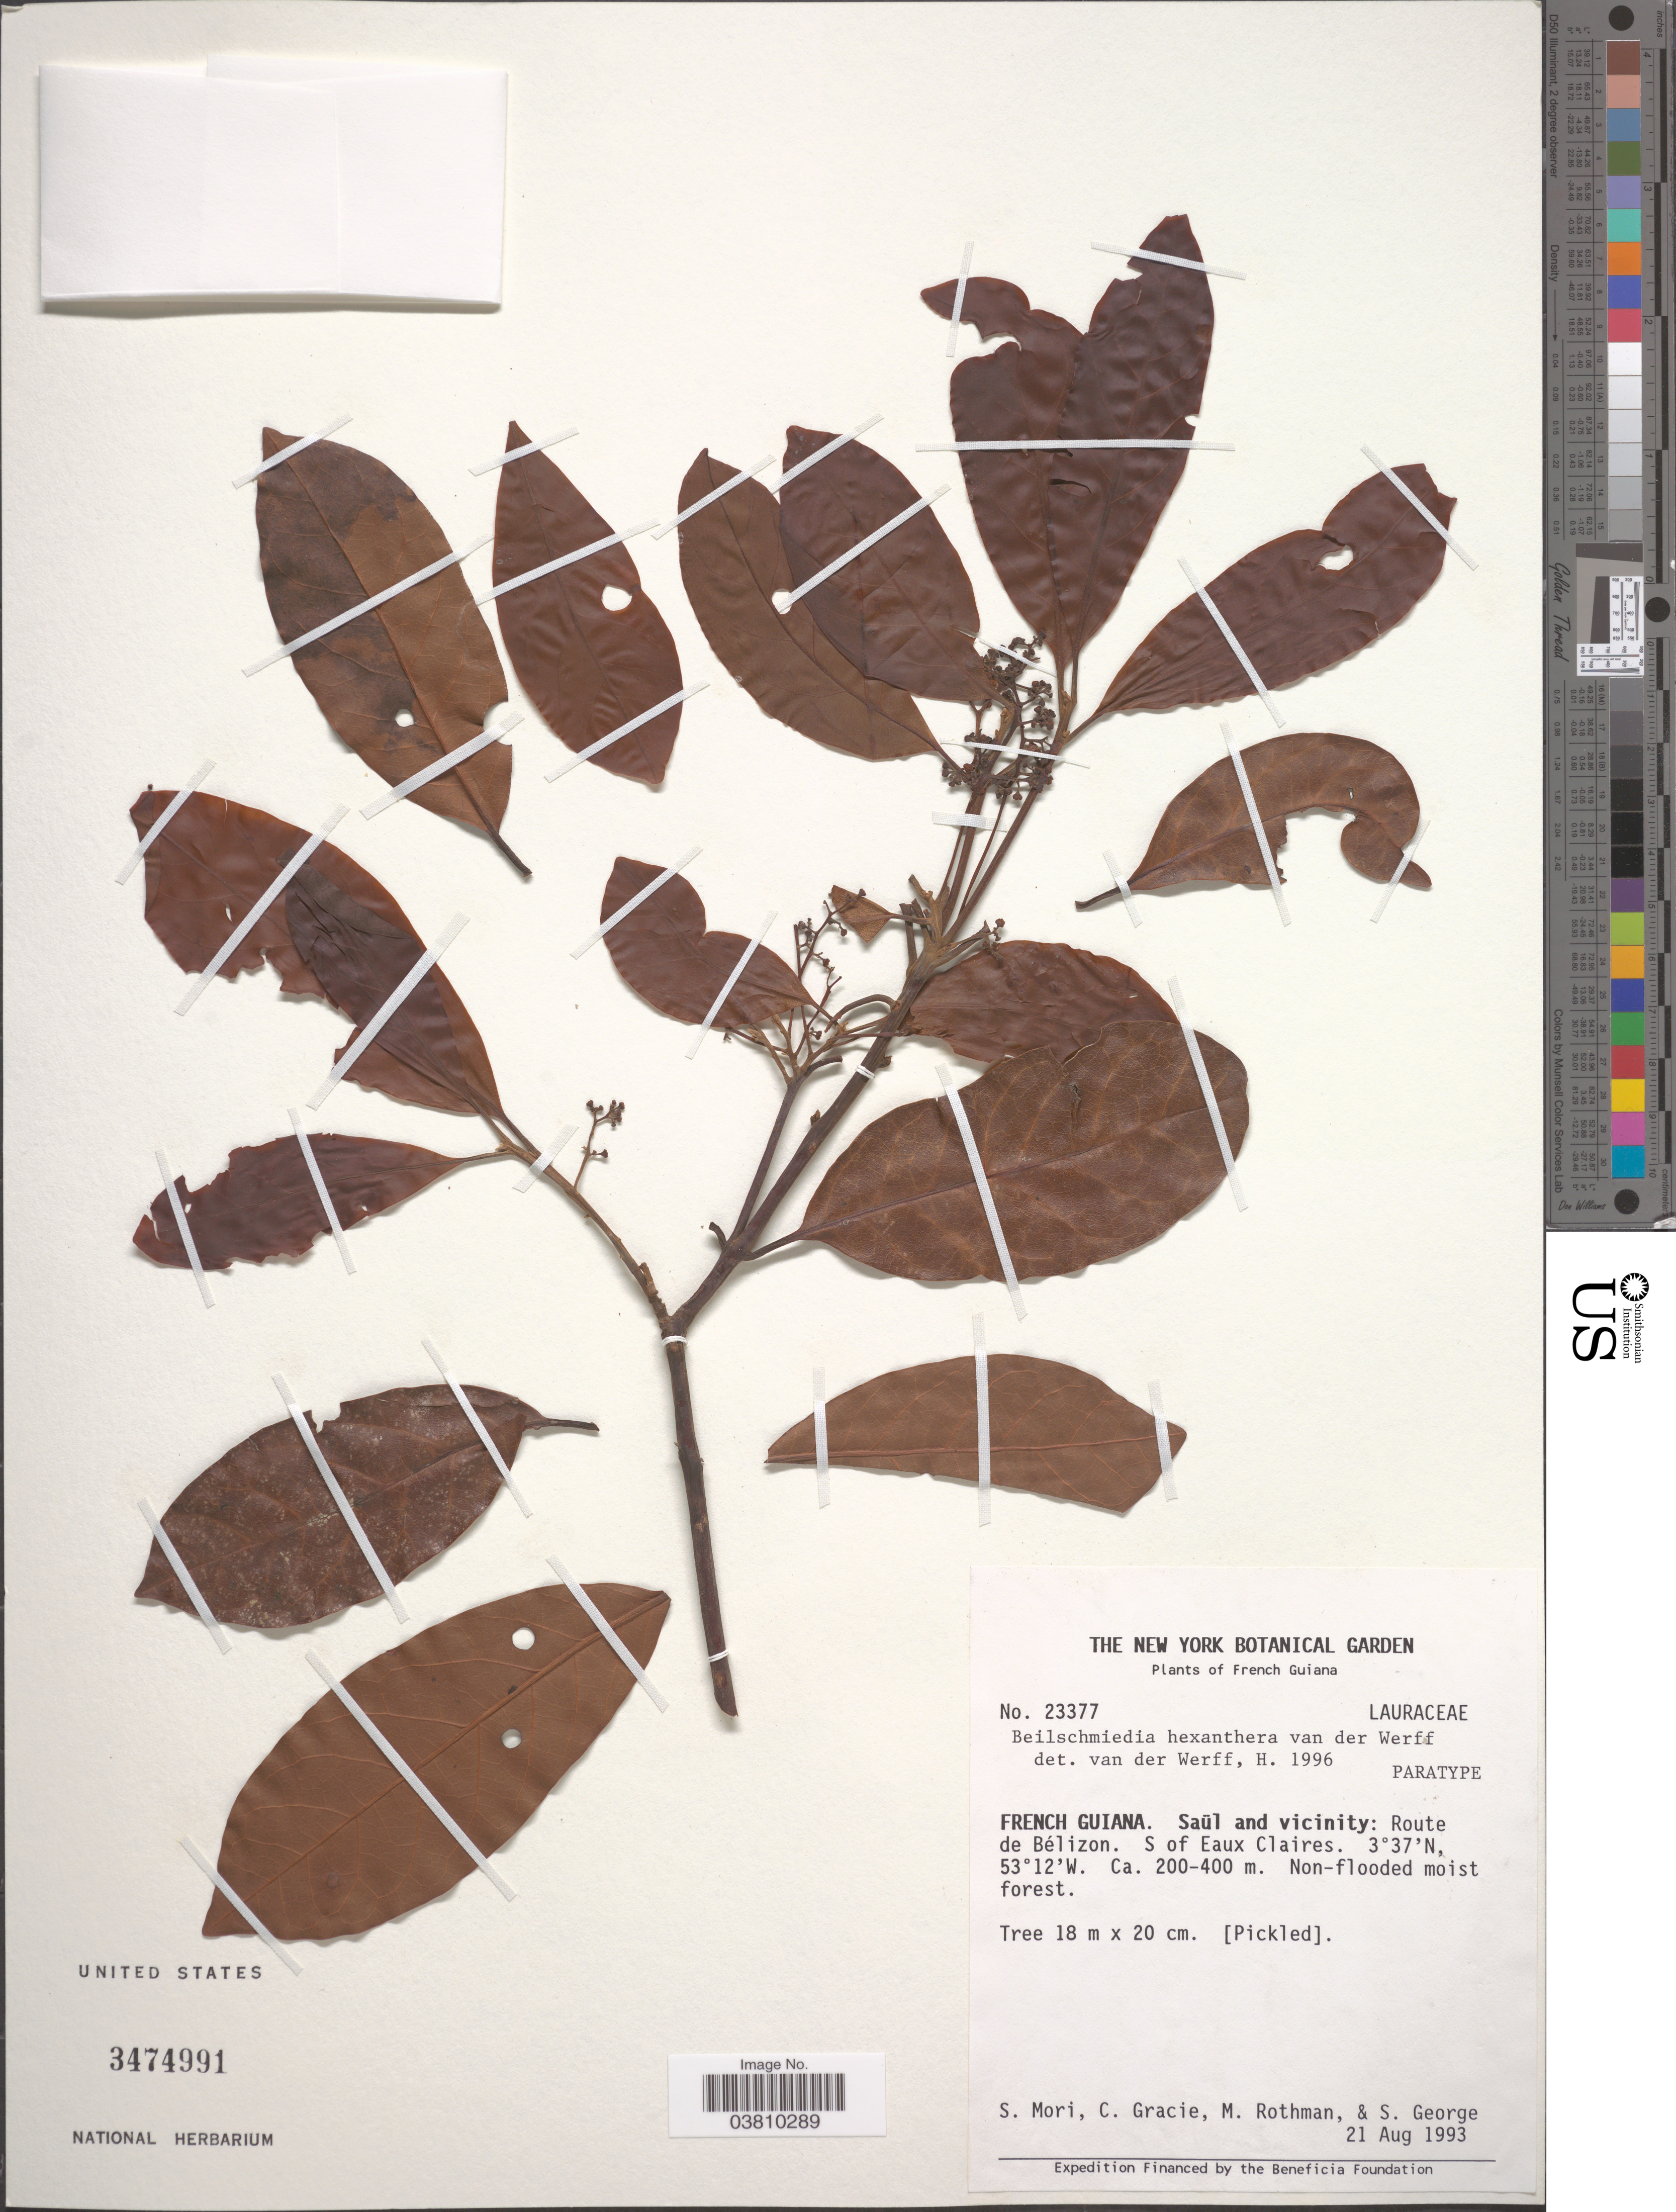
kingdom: Plantae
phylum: Tracheophyta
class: Magnoliopsida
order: Laurales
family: Lauraceae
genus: Beilschmiedia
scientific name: Beilschmiedia hexanthera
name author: van der Werff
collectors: S. Mori, C. A. Gracie, M. Rothman & S. George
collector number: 23377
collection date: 1993-08-21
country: French Guiana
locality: Saül and vicinity: Route de Bélizon. S of Eaux Claires.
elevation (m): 200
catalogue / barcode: US 3474991